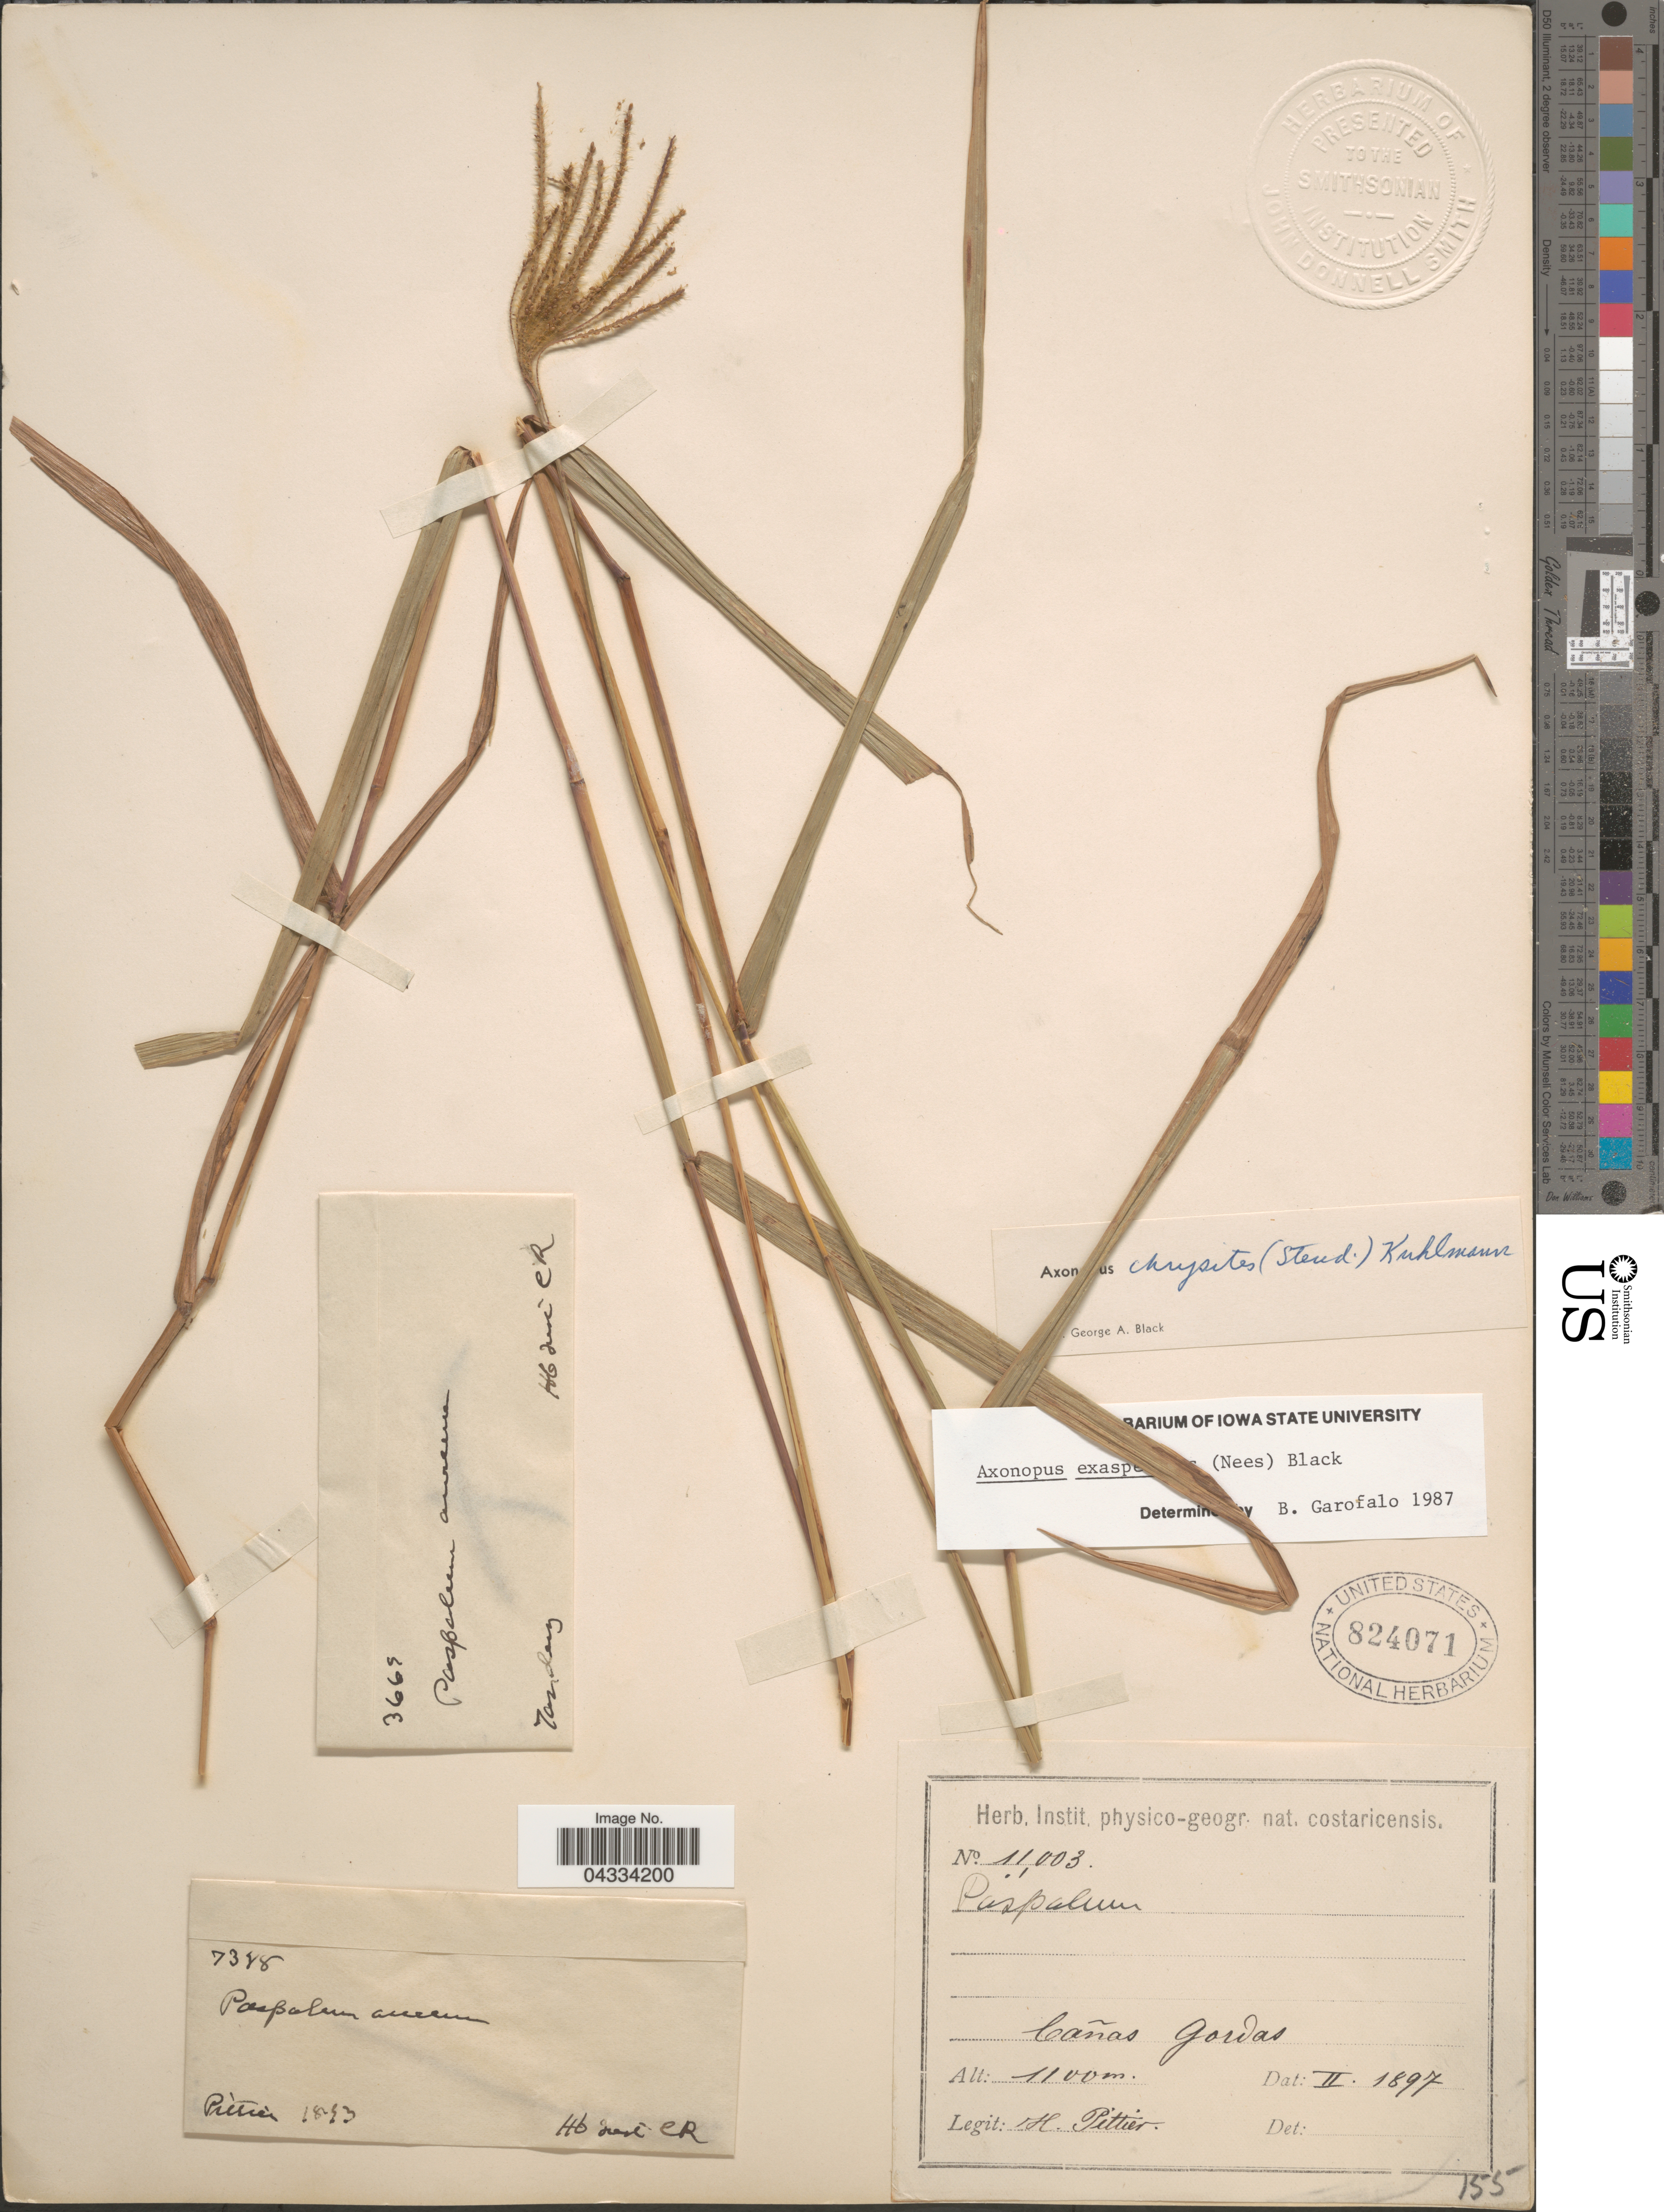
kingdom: Plantae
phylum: Tracheophyta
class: Liliopsida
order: Poales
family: Poaceae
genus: Axonopus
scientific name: Axonopus aureus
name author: P. Beauv.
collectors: Tonduz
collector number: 3669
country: Costa Rica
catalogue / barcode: US 824071-3